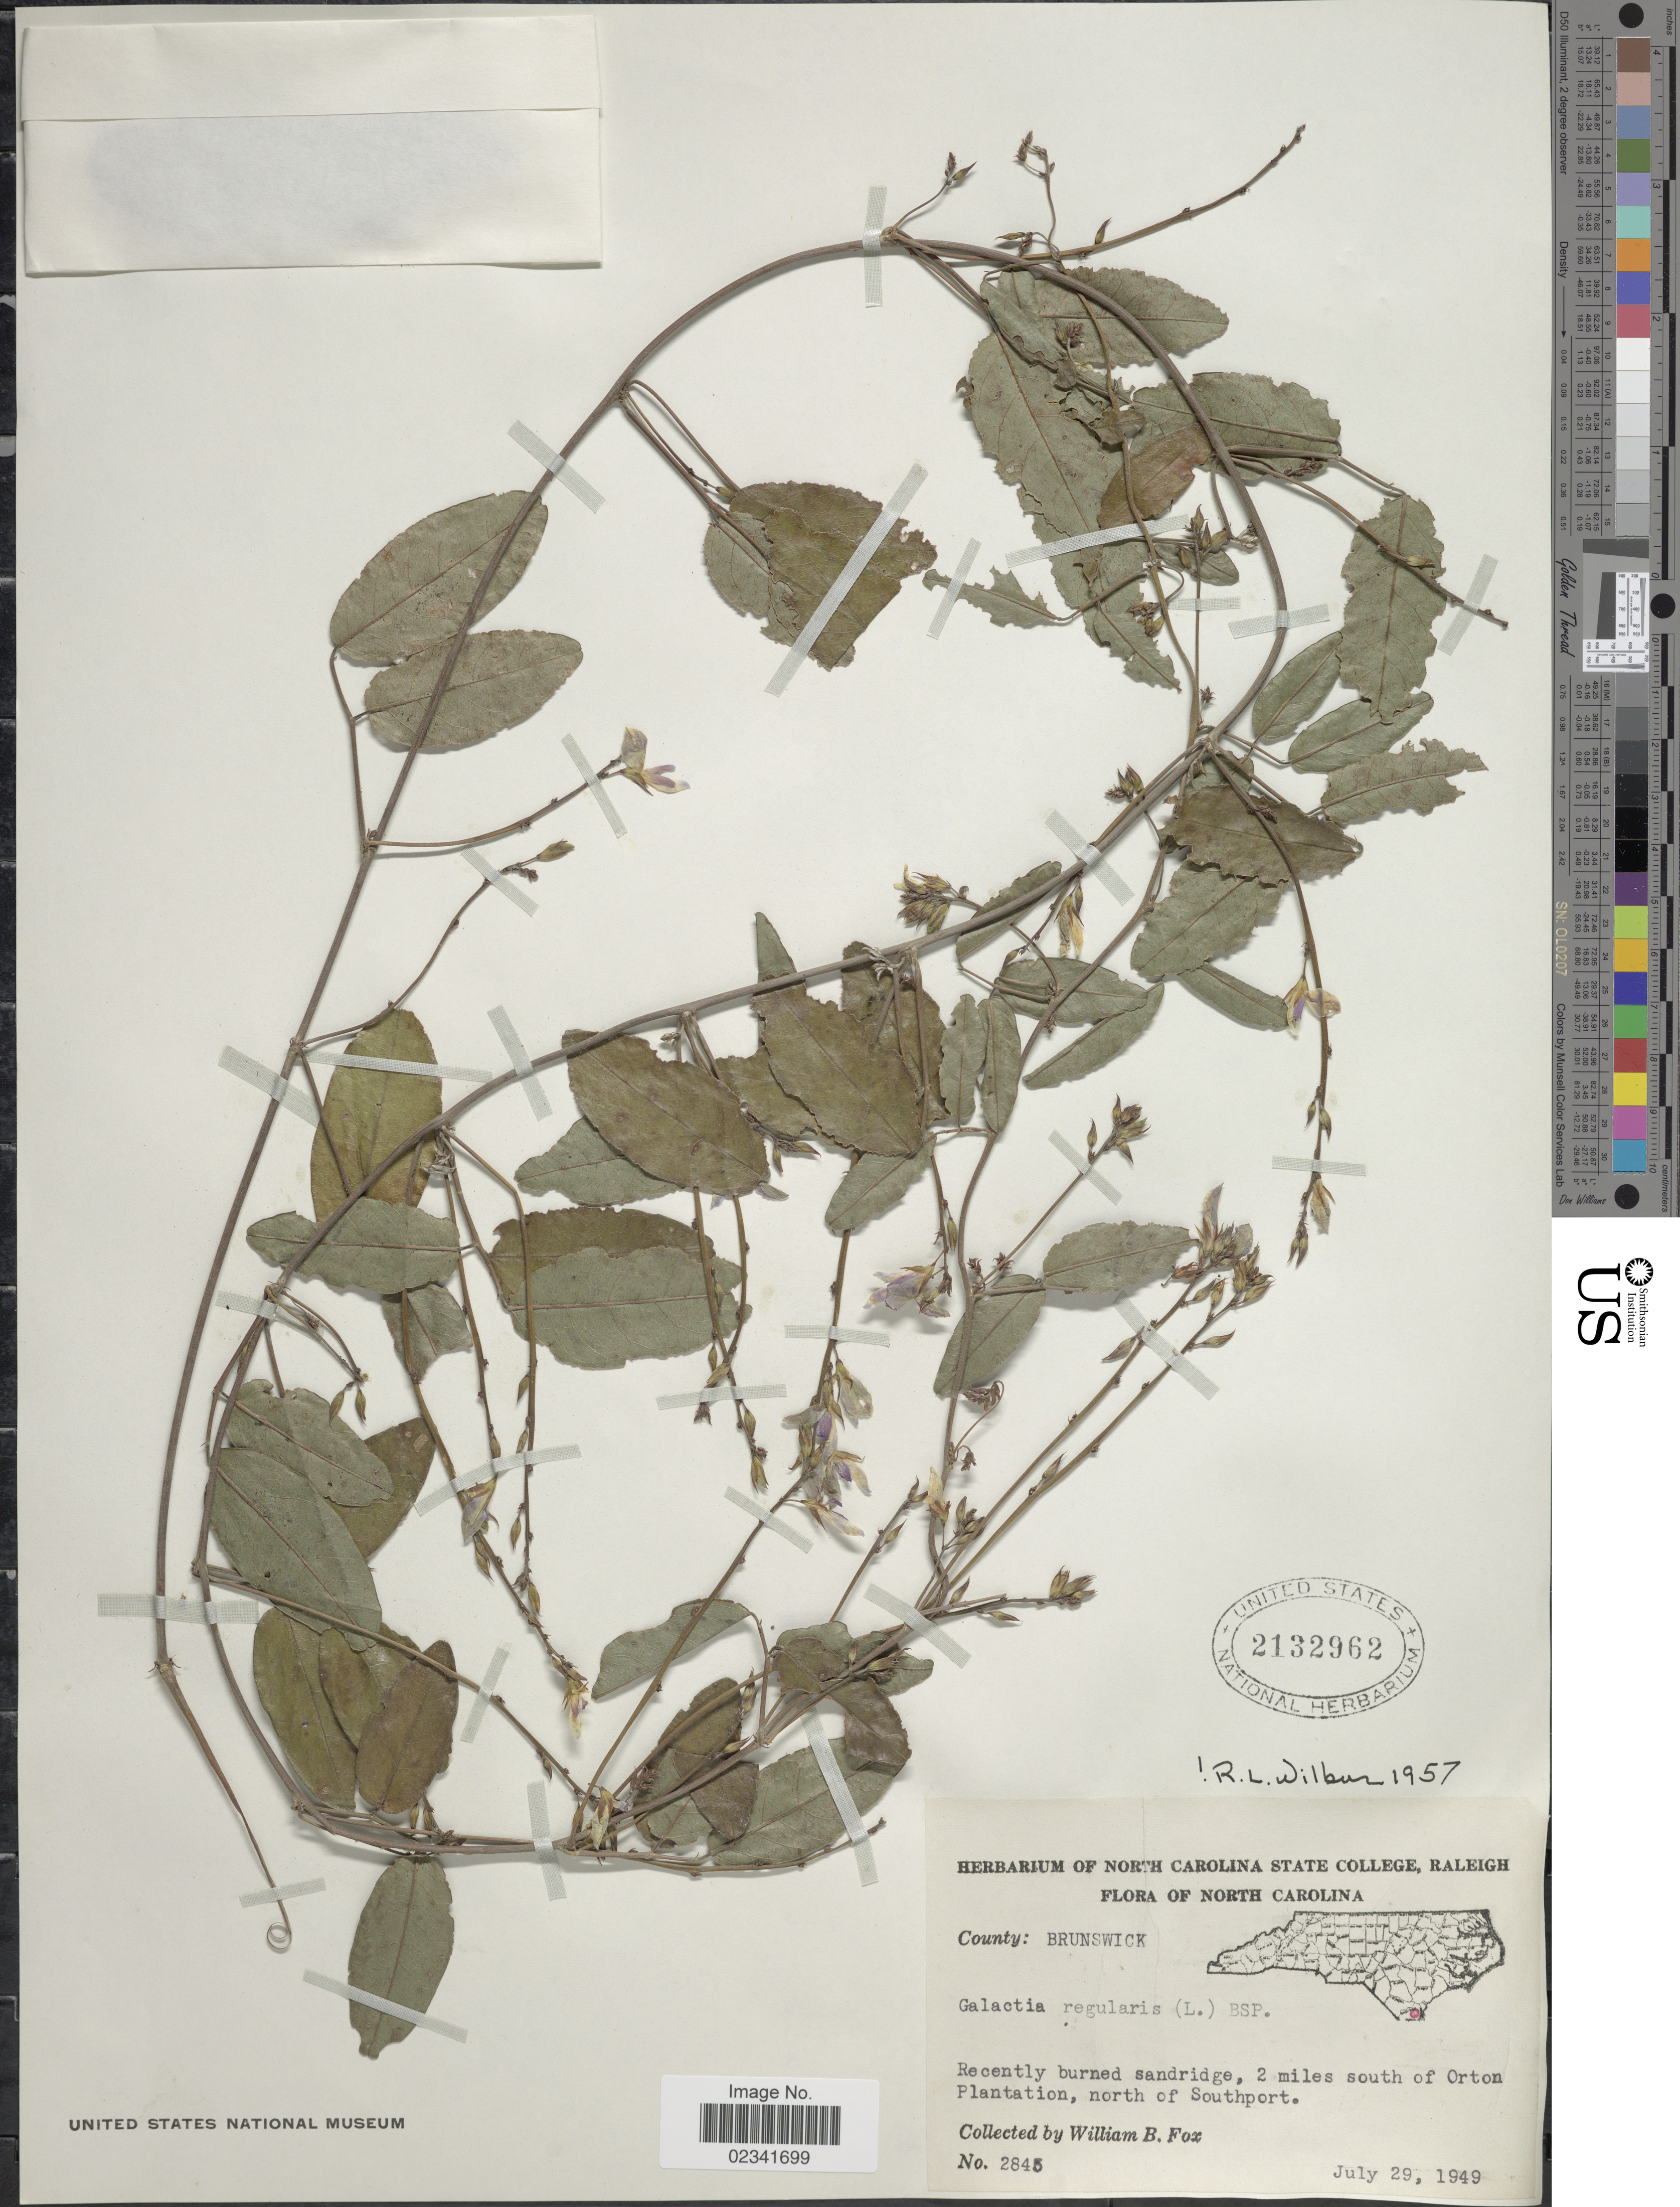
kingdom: Plantae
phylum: Tracheophyta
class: Magnoliopsida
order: Fabales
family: Fabaceae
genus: Galactia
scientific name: Galactia regularis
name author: (L.) Britton, Stearns & Poggenb.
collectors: W. B. Fox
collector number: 2845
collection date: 1949-07-29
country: United States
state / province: North Carolina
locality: County: Brunswick, 2 miles south of Orton Plantation, north of Southport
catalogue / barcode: US 2132962